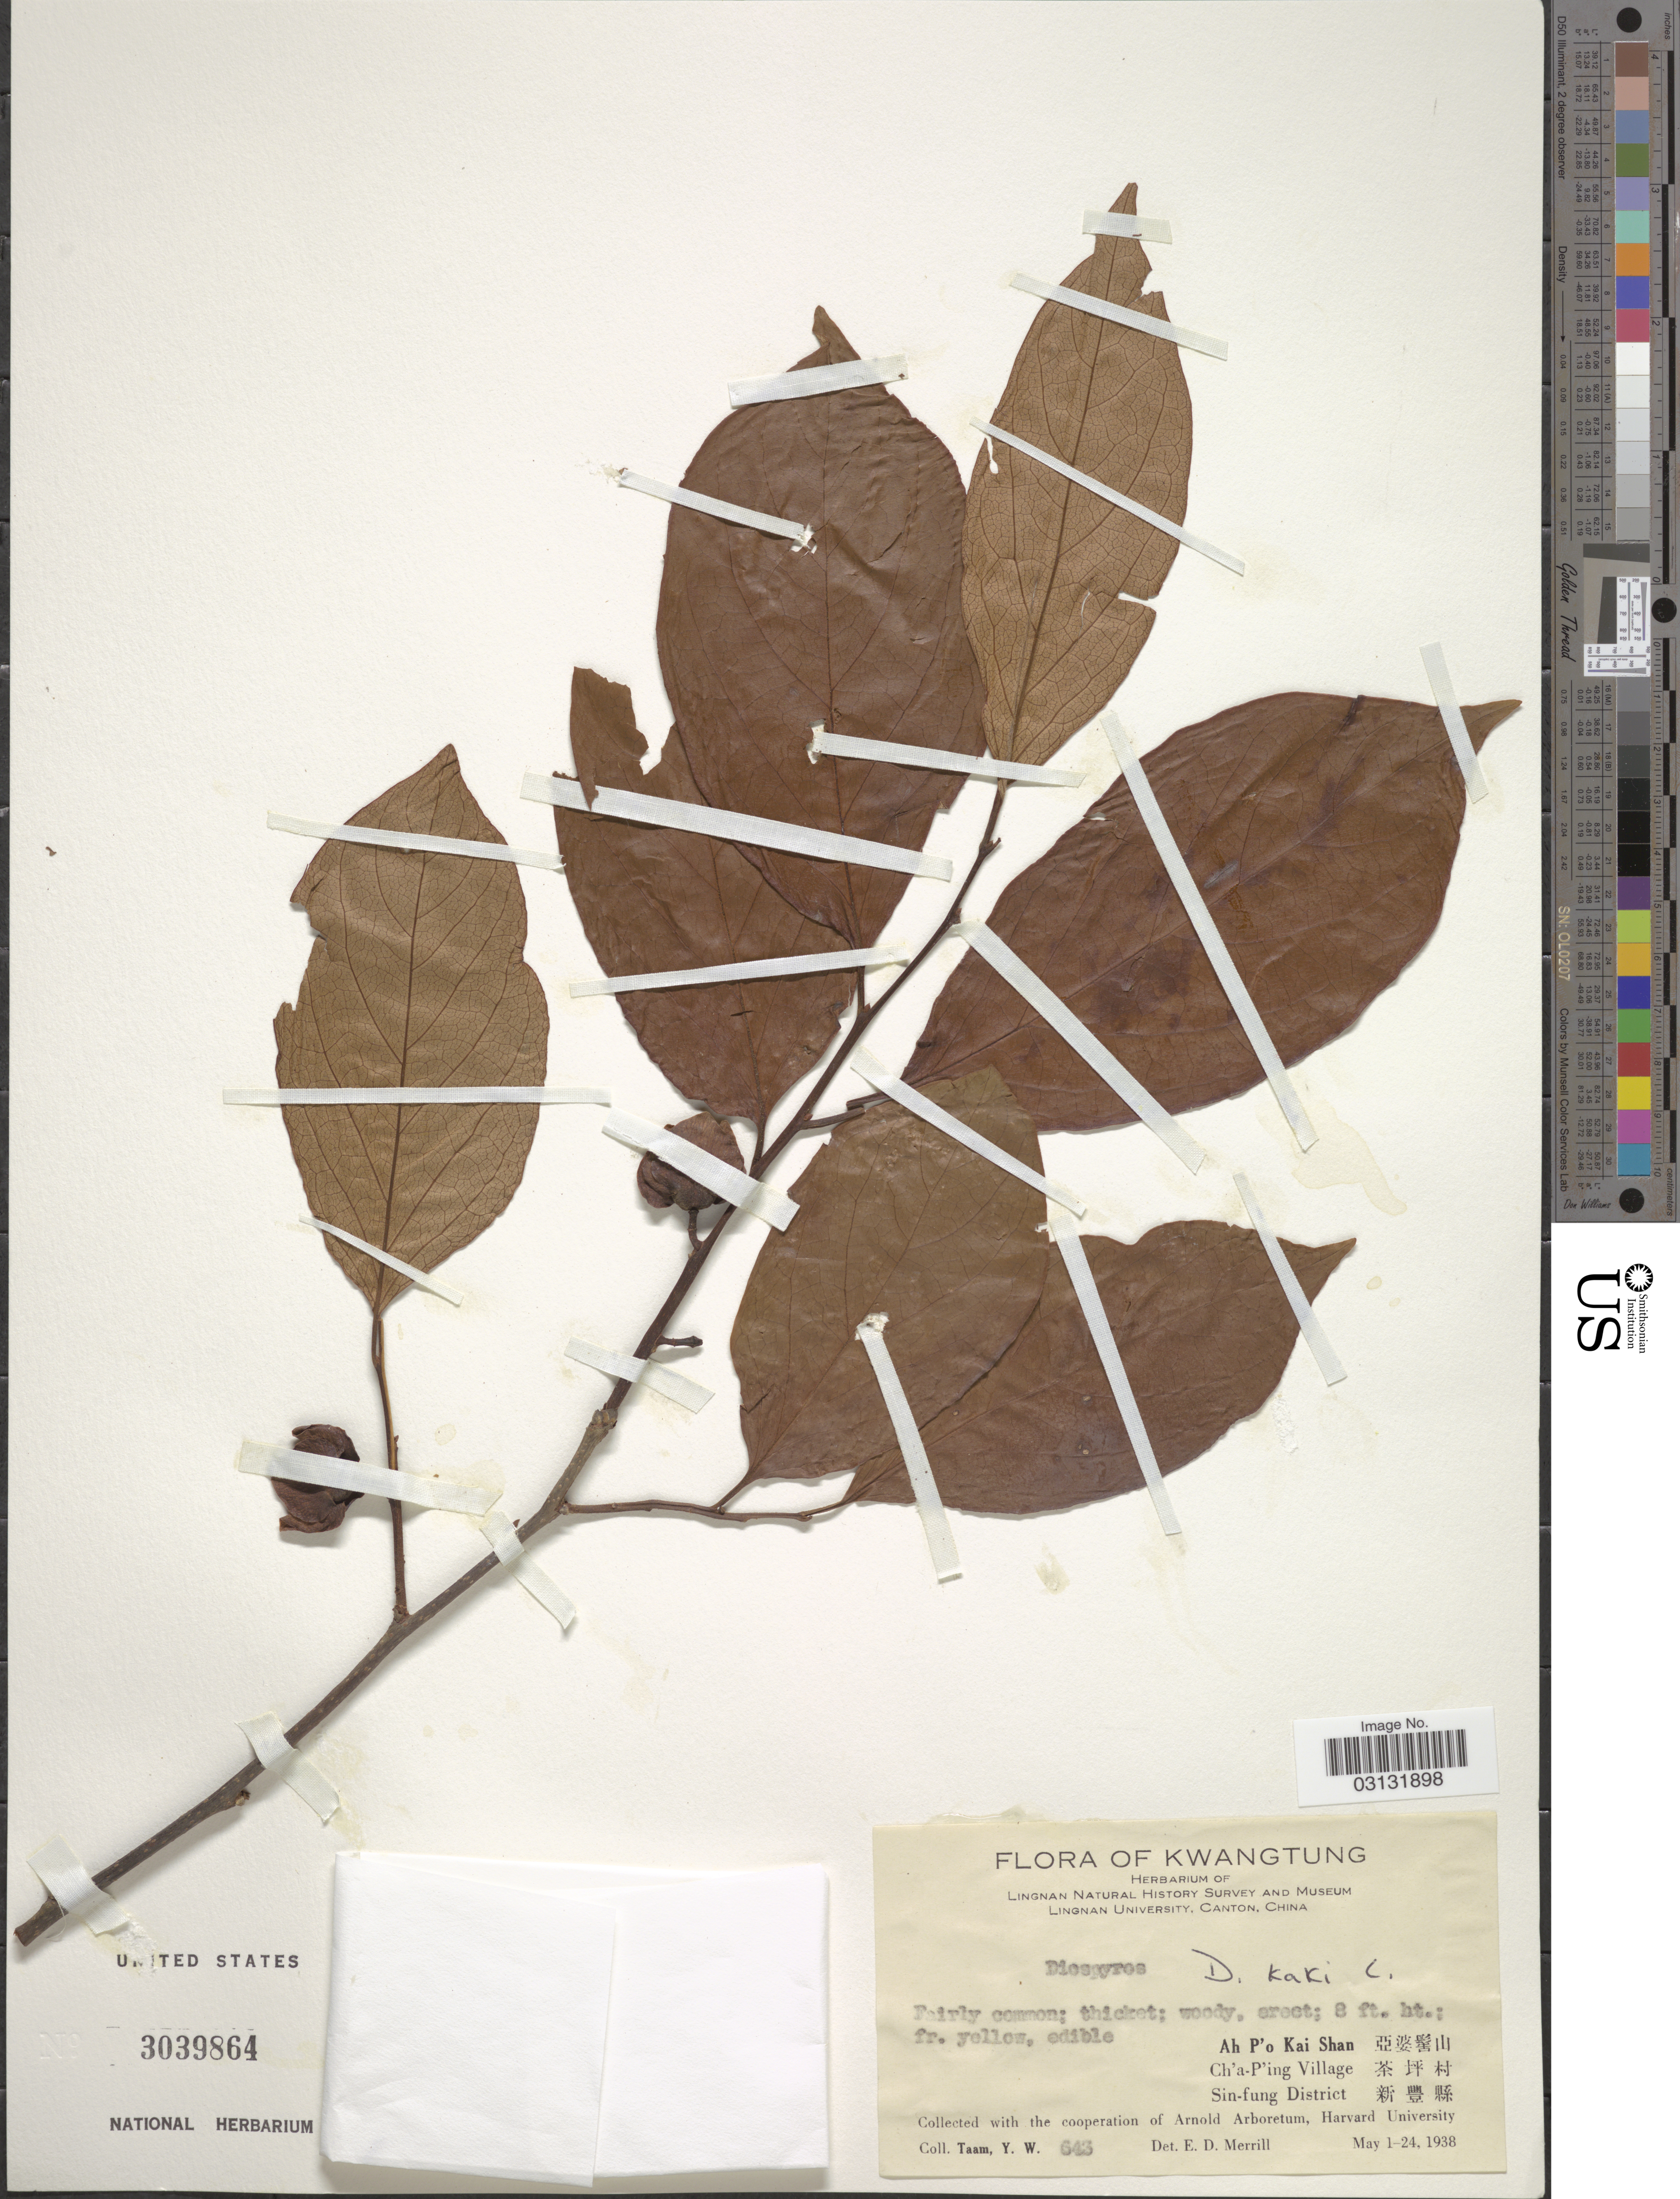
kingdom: Plantae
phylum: Tracheophyta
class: Magnoliopsida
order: Ericales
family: Ebenaceae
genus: Diospyros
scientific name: Diospyros kaki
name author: Thunb.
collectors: Y. W. Taam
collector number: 643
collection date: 1938-05-01/1938-05-24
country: China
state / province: Guangdong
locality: Kwangtung. Ah P'o Kai Shan. Ch'a-P'ng Village. Sin-fung District.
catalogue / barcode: US 3039864